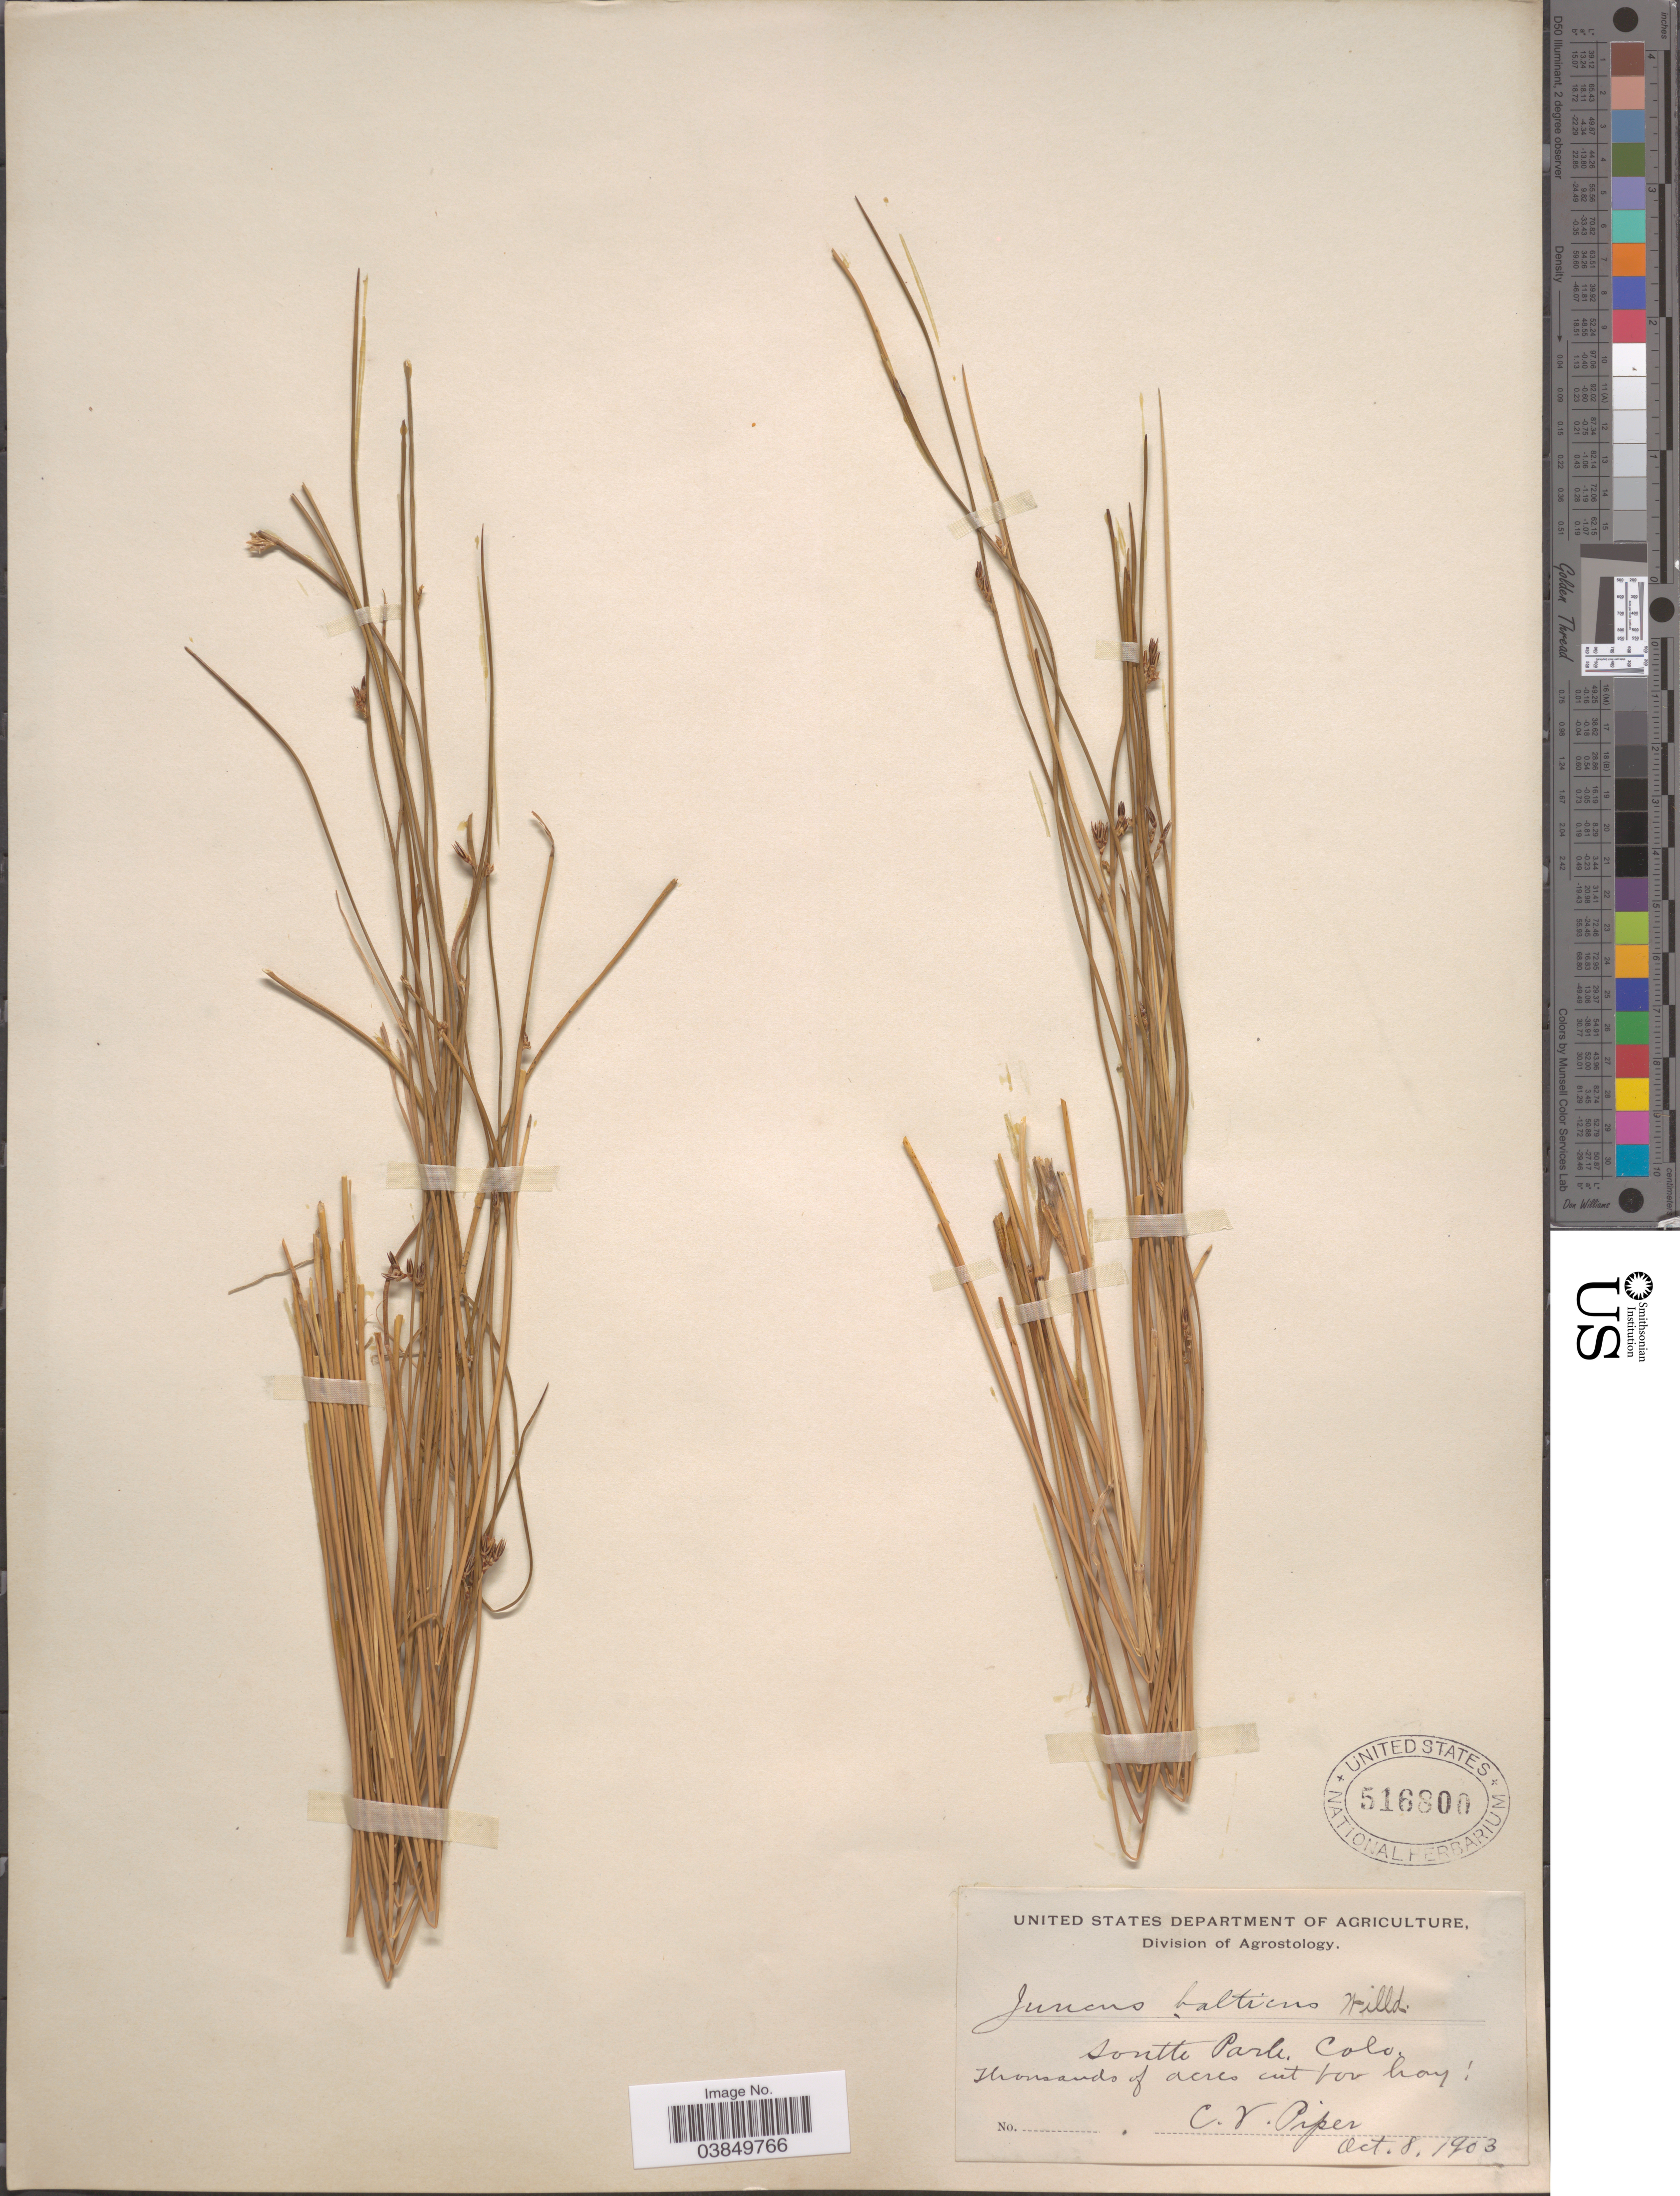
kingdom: Plantae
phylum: Tracheophyta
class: Liliopsida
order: Poales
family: Juncaceae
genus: Juncus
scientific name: Juncus balticus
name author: Willd.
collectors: C. V. Piper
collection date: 1903-10-08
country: United States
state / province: Colorado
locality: South Park.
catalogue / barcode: US 516800